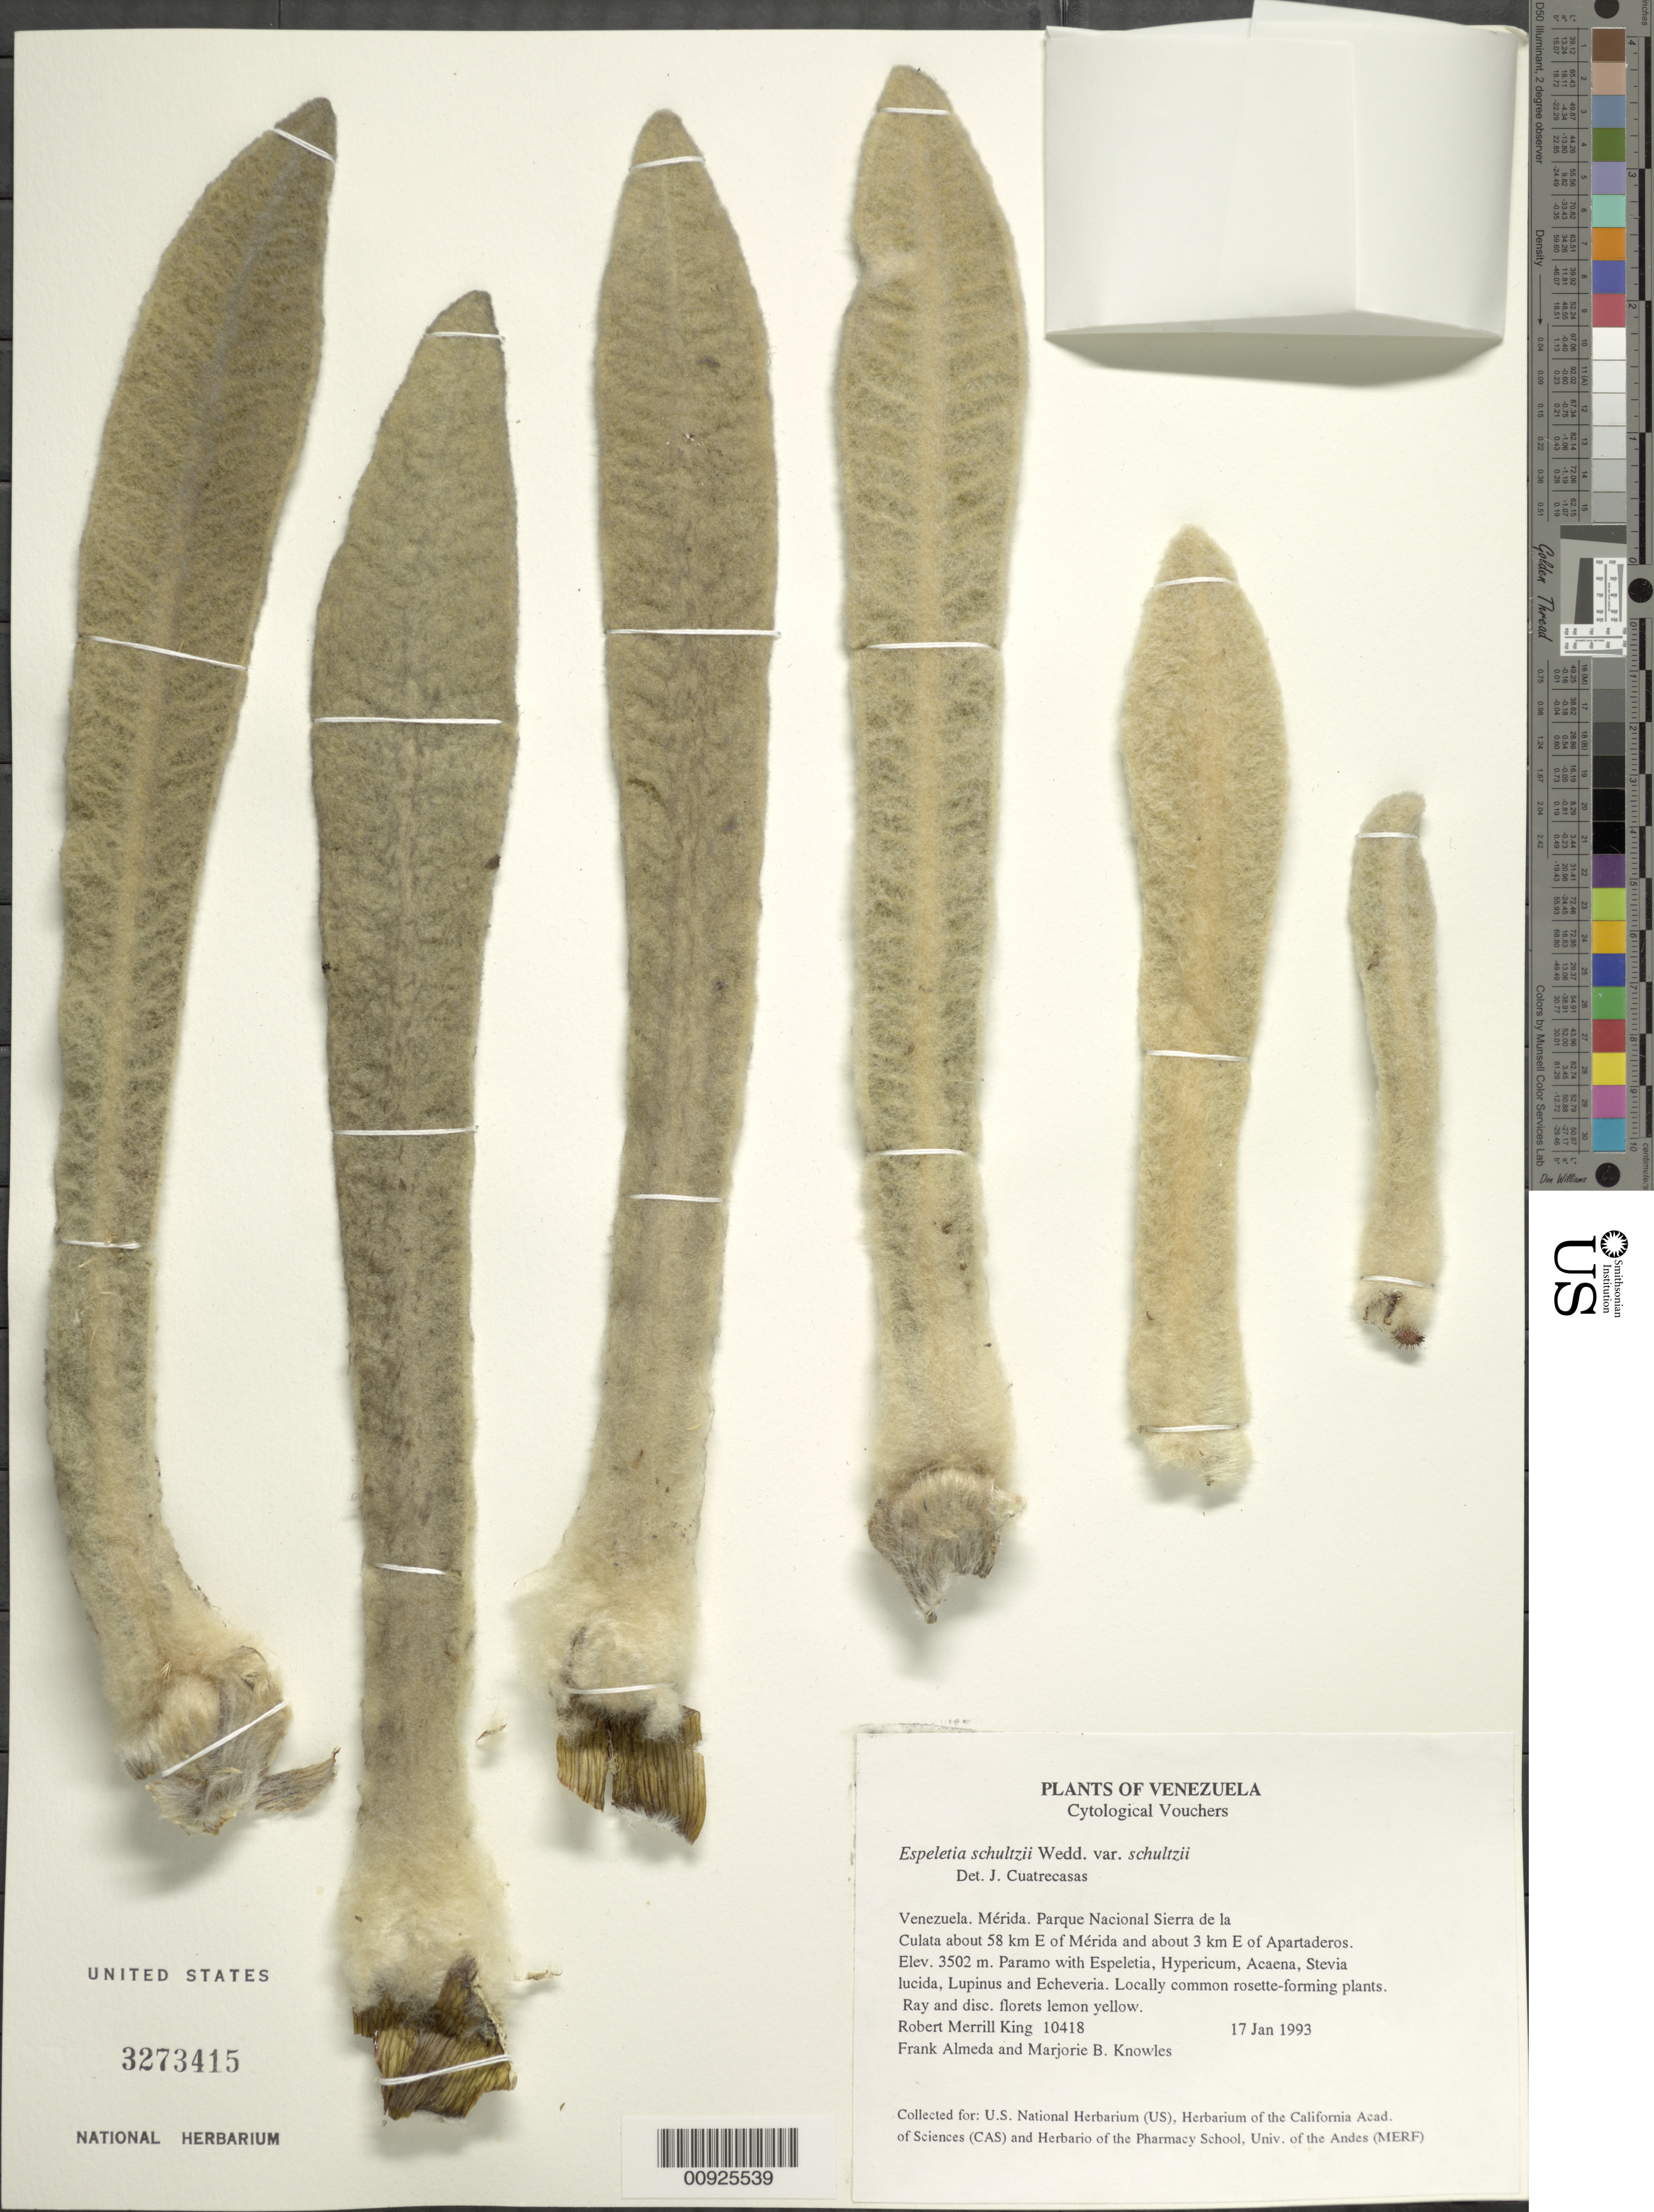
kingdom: Plantae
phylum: Tracheophyta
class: Magnoliopsida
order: Asterales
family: Asteraceae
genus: Espeletia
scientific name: Espeletia schultzii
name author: Wedd.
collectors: R. Merrill, F. Almeda & M. B. Knowles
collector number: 10418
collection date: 1993-01-17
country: Venezuela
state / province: Mérida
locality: Parque Nacional Sierra de la Culata, about 58 km E of Mérida and about 3 km E of Apartaderos.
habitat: Páramo with Espeletia, Hypericum, Acaena, Stevia lucida, Lupinus and Echeveria.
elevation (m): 3502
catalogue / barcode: US 3273415